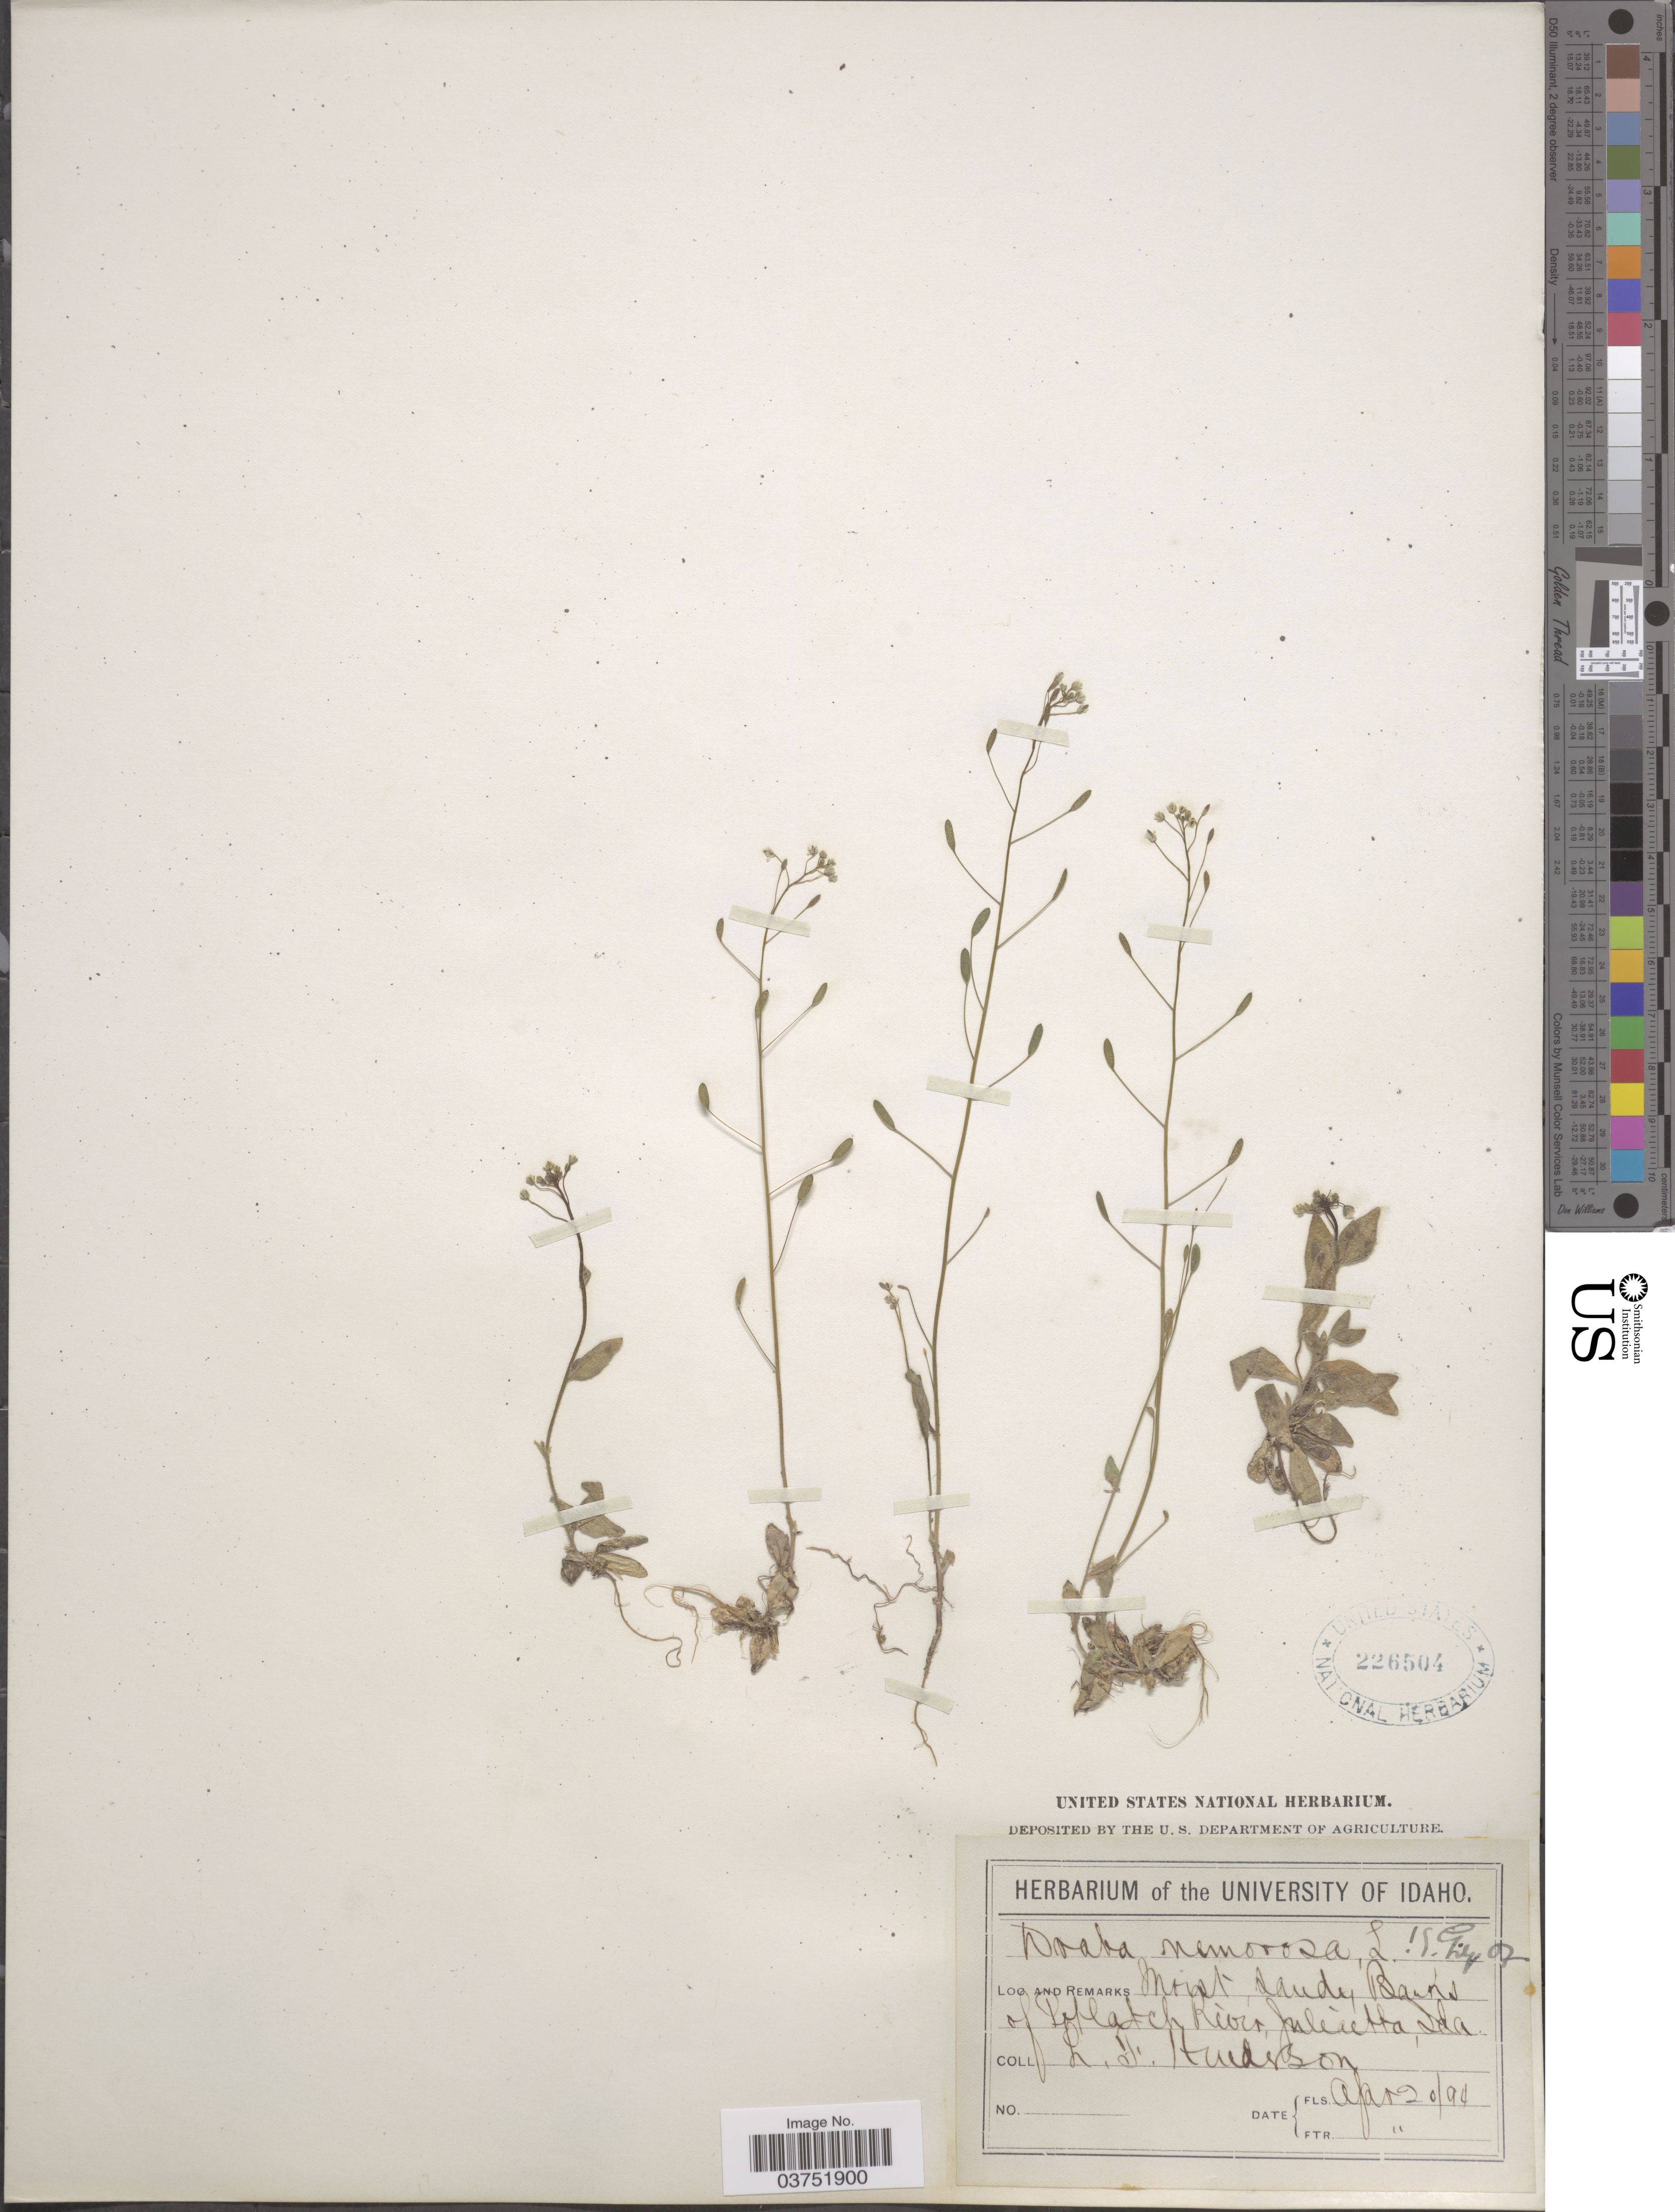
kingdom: Plantae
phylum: Tracheophyta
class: Magnoliopsida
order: Brassicales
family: Brassicaceae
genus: Draba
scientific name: Draba nemorosa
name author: L.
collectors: L. Henderson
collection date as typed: Transcribed d/m/y: 20/4/94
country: United States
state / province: Idaho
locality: Moist, Sandy Banks of Potlatch River, Jullietta.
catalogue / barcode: US 226504